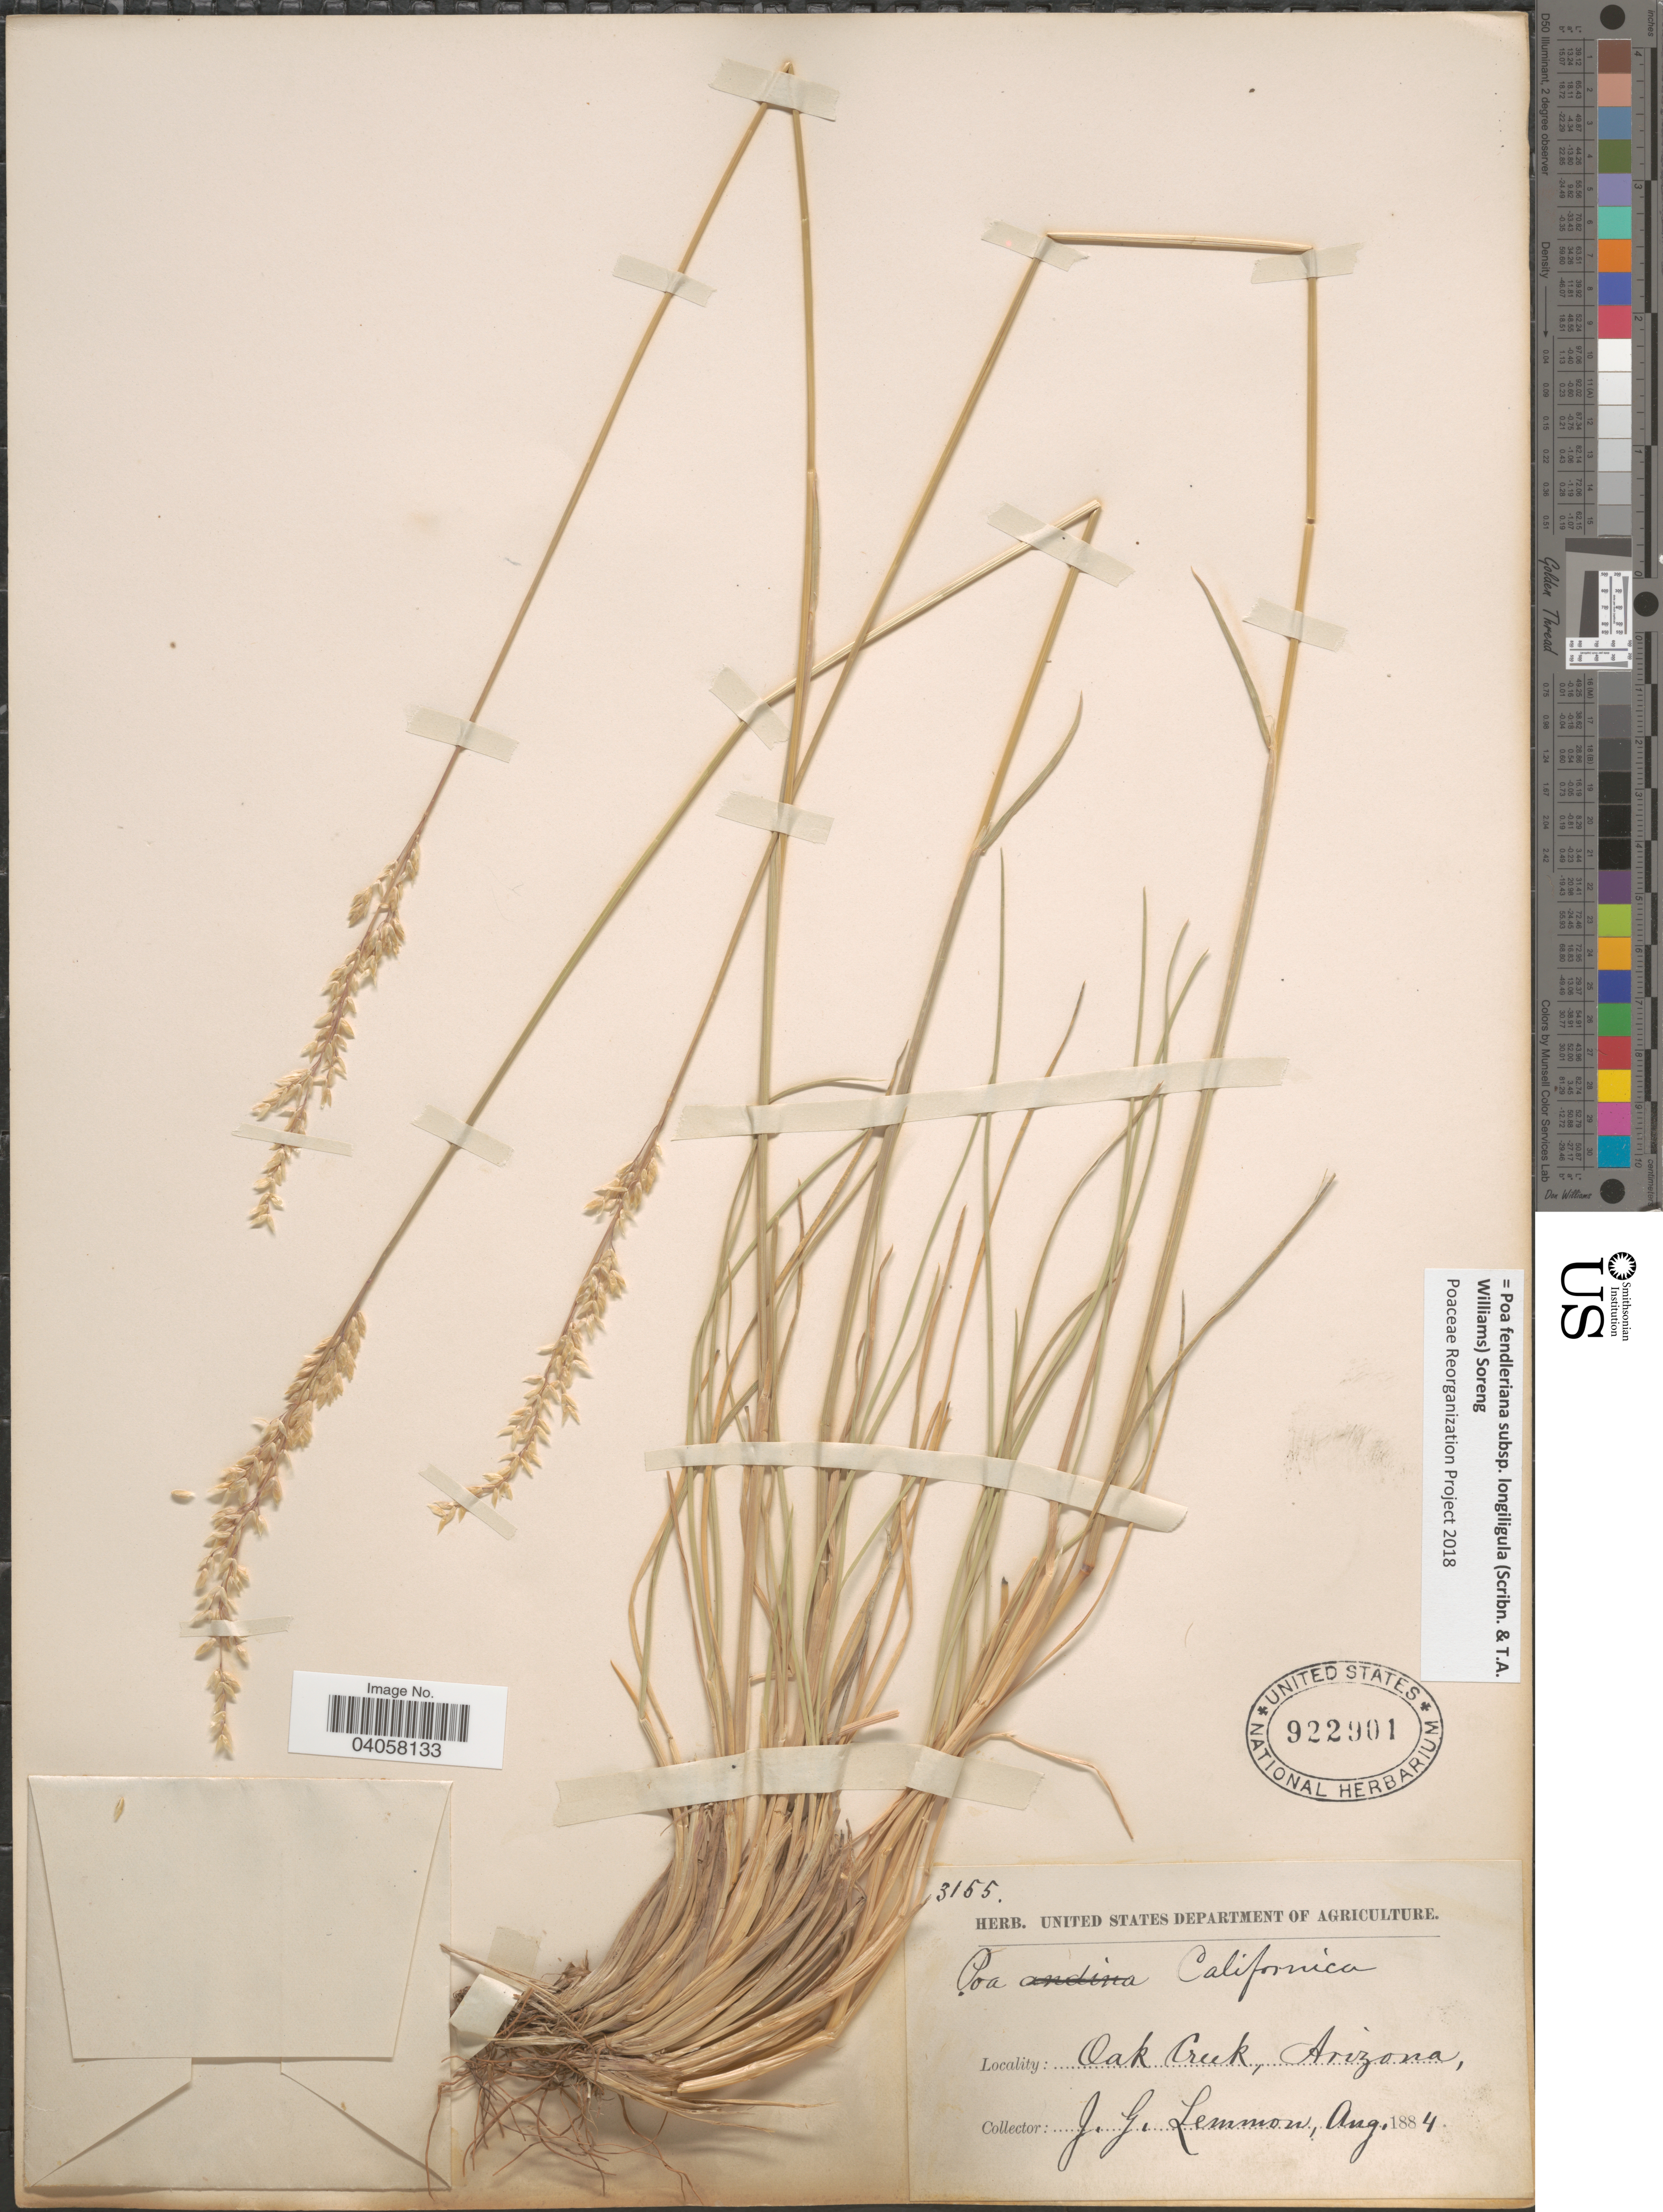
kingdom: Plantae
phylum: Tracheophyta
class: Liliopsida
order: Poales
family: Poaceae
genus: Poa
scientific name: Poa fendleriana subsp. longiligula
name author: (Scribn. & T.A. Williams) Soreng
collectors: J. Lemmon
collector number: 3155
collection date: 1884-08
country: United States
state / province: Arizona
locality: Oak Creek.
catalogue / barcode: US 922901